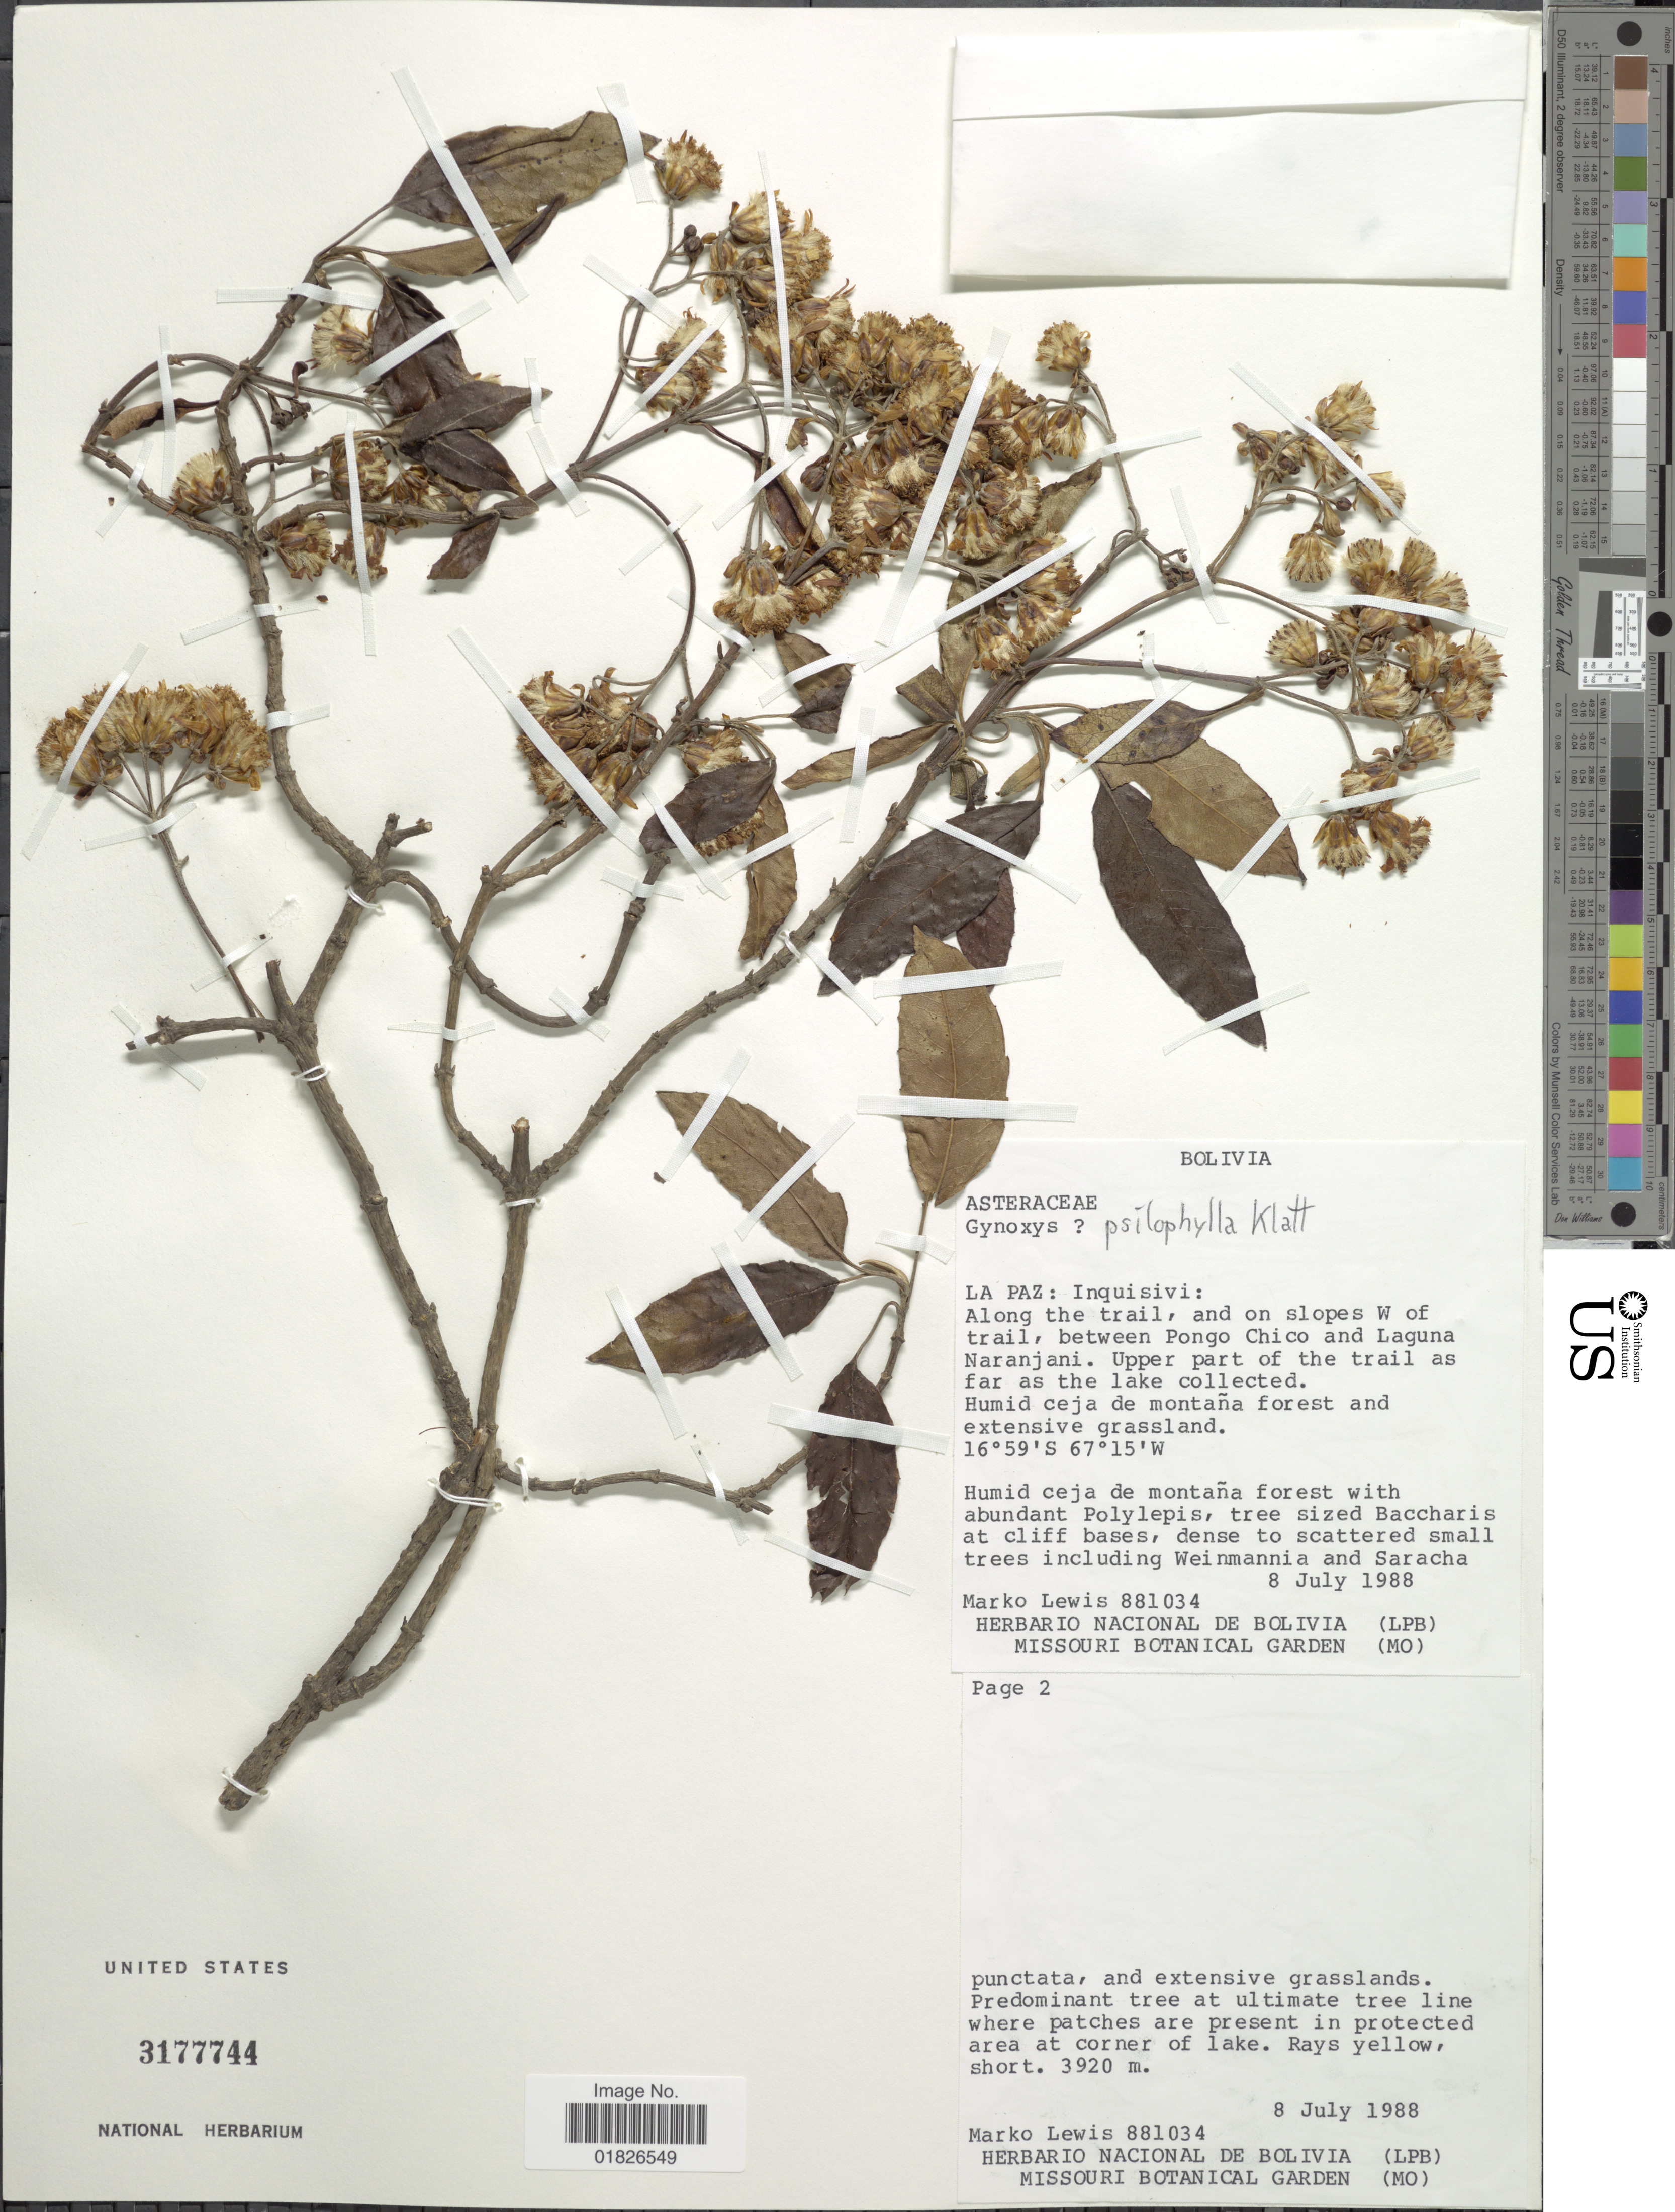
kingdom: Plantae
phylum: Tracheophyta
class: Magnoliopsida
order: Asterales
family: Asteraceae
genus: Gynoxys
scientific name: Gynoxys psilophylla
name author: Klatt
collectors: M. A. Lewis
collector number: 881034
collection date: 1988-07-08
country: Bolivia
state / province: La Paz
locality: Inquisivi, along the trail, and on slopes W of trail, between Pongo Chico and Laguna Naranjani. Upper part of the trail as far as the lake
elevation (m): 3920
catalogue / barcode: US 3177744